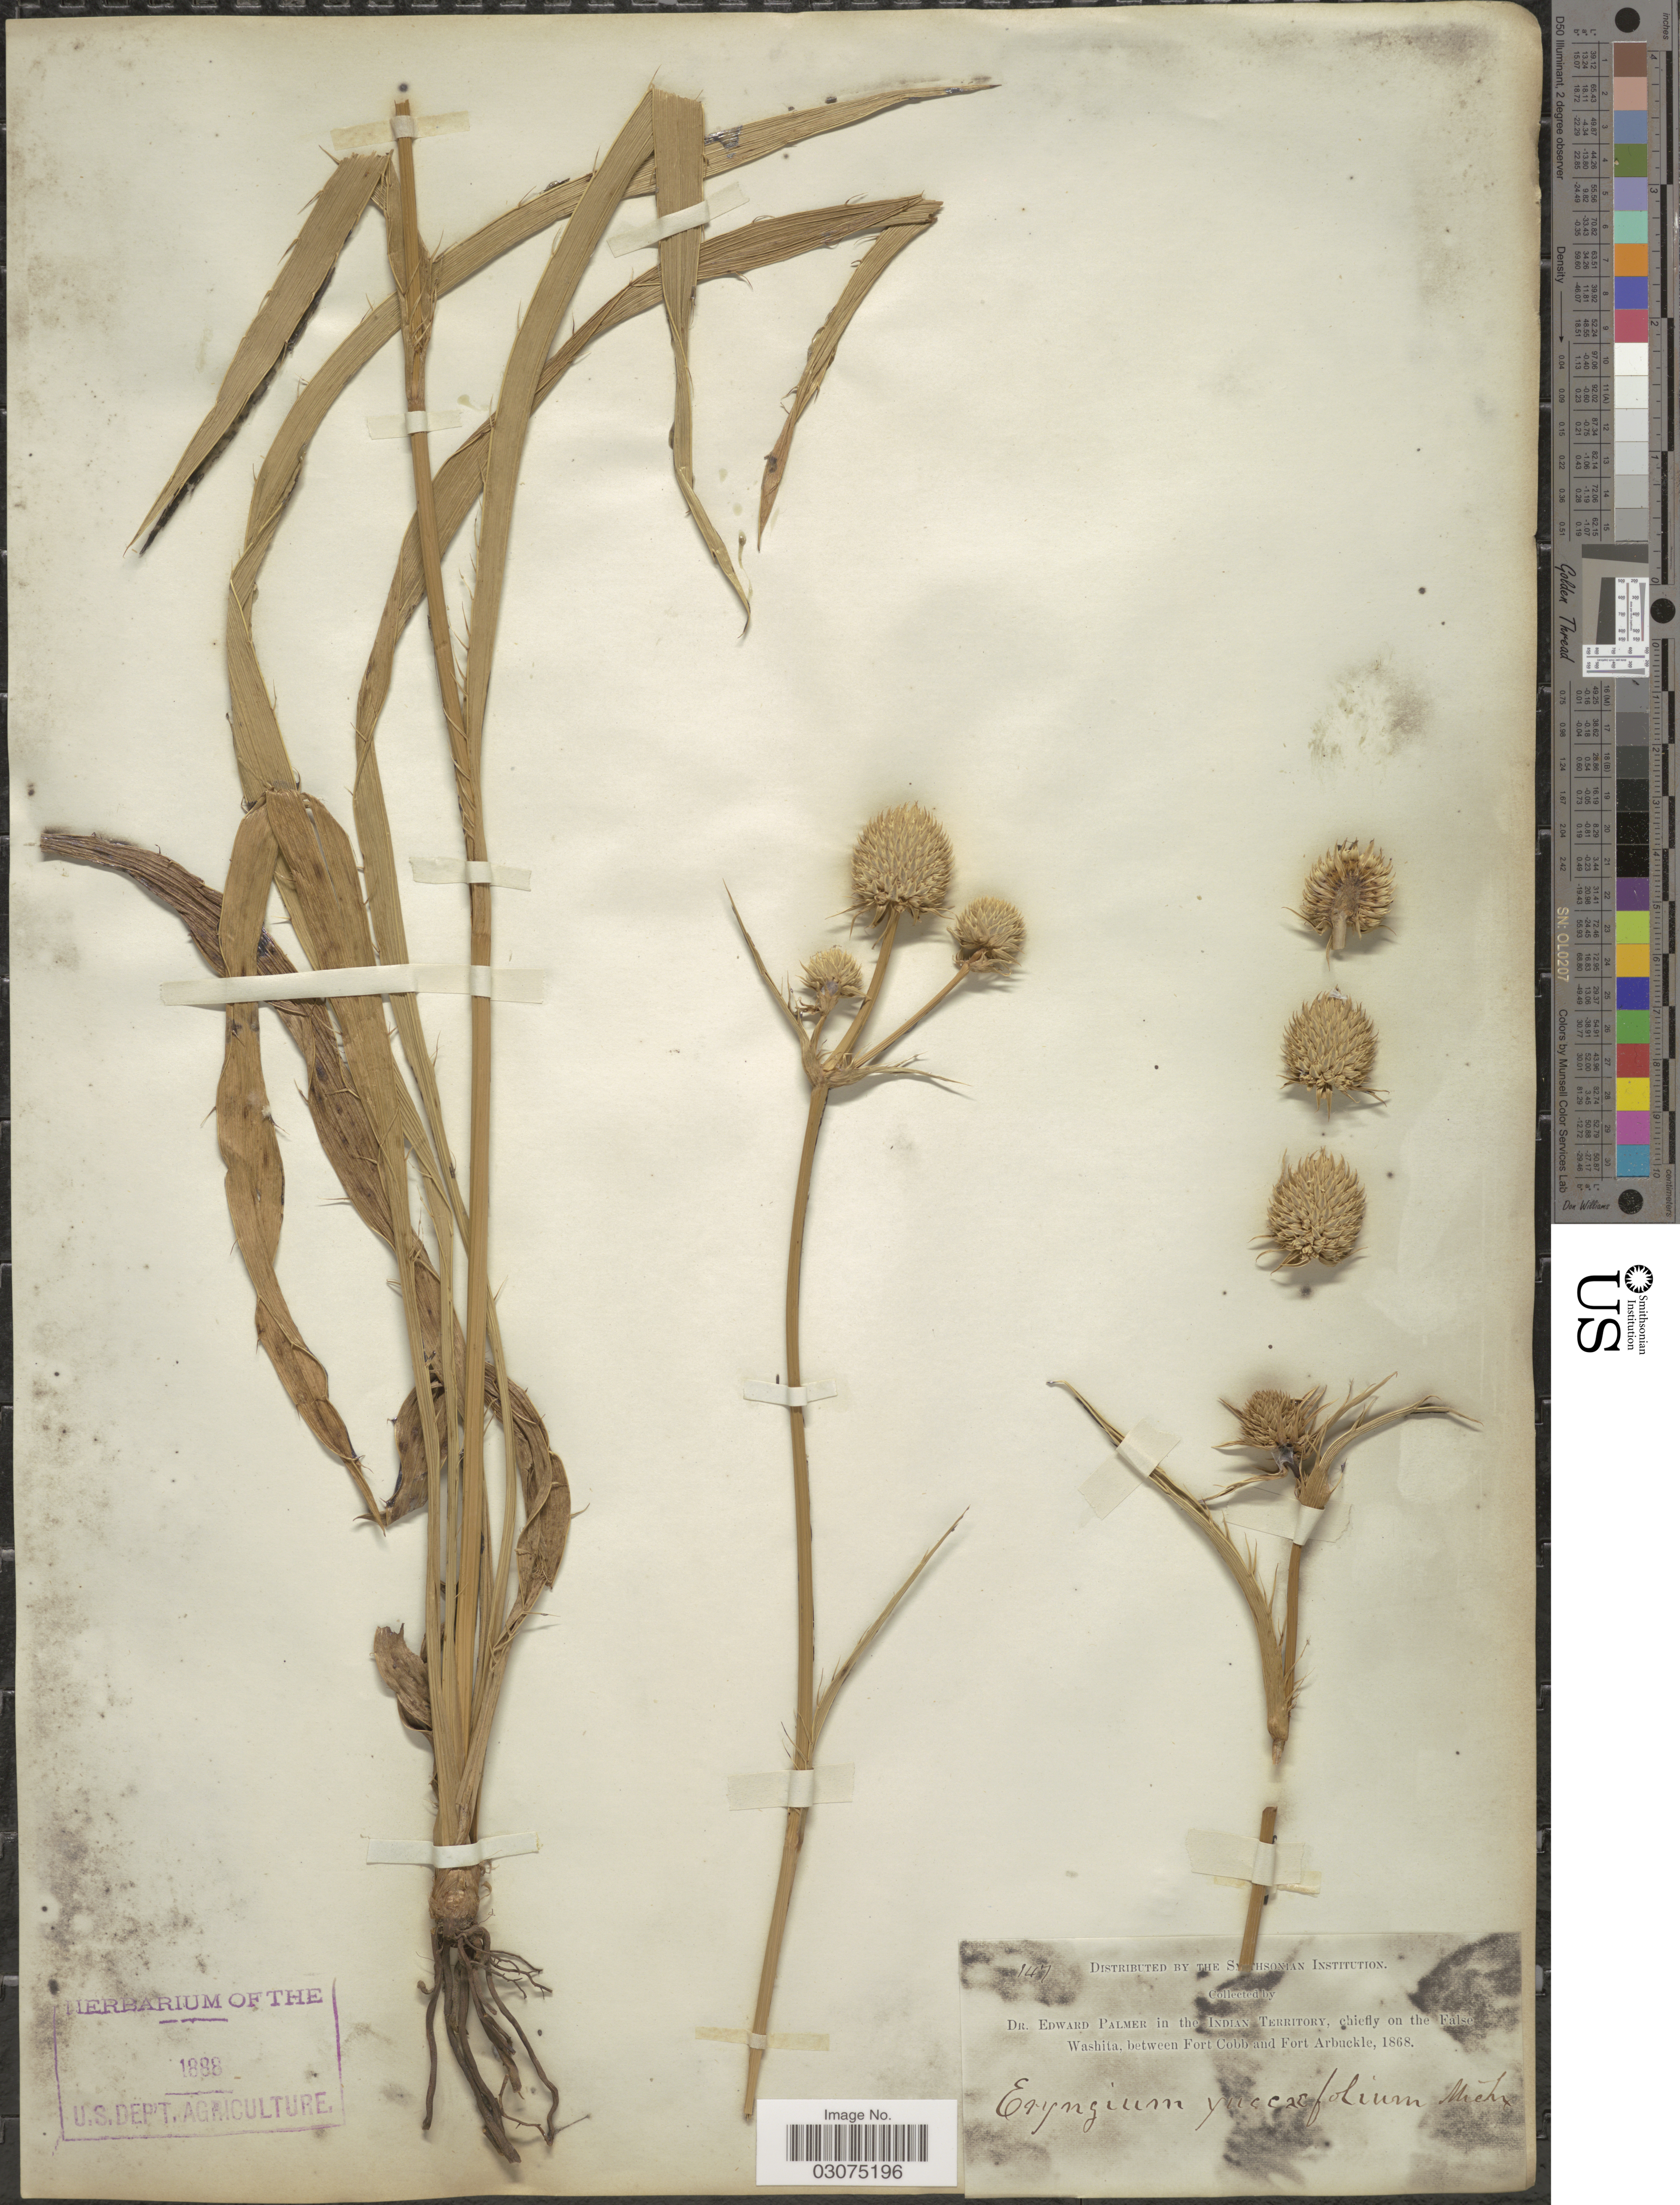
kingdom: Plantae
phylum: Tracheophyta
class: Magnoliopsida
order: Apiales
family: Apiaceae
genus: Eryngium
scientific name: Eryngium yuccifolium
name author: Michx.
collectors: E. Palmer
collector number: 147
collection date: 1868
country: United States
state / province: Oklahoma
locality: Indian Territory, chiefly on the False Washita, between Fort Cobb and Fort Arbuckle.